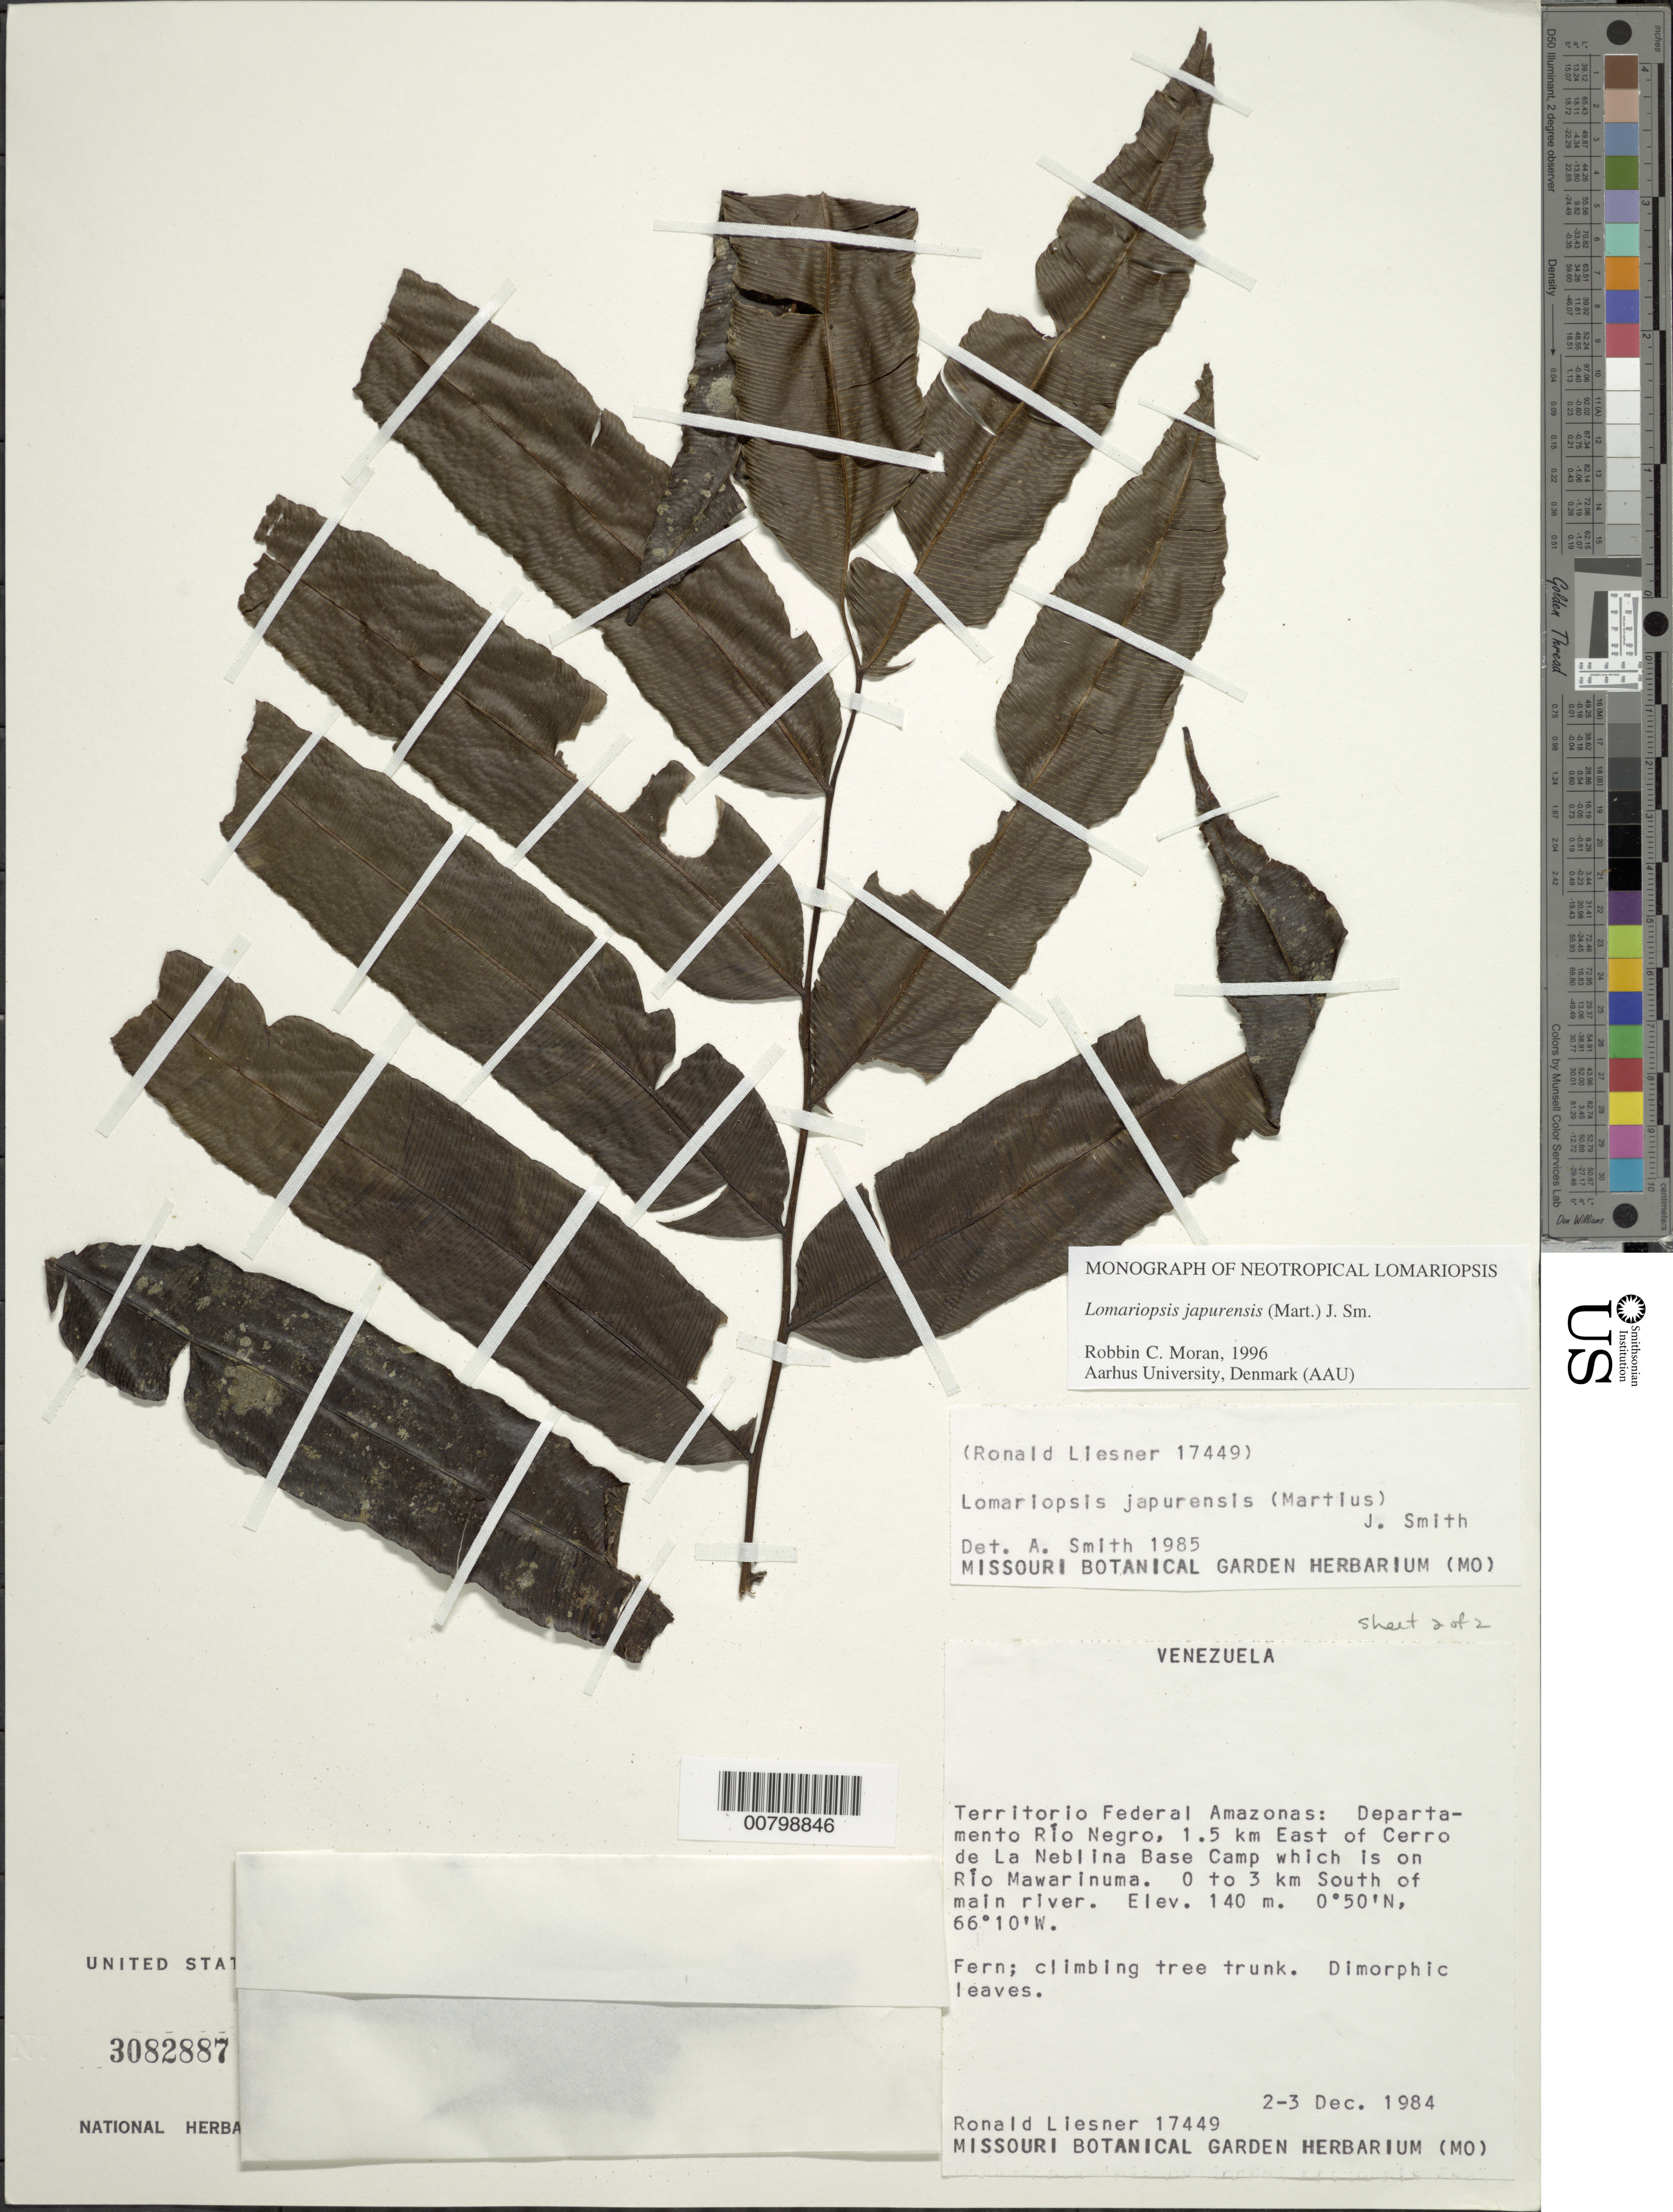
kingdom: Plantae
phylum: Tracheophyta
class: Polypodiopsida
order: Polypodiales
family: Lomariopsidaceae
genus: Lomariopsis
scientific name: Lomariopsis japurensis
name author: (Mart.) J. Sm.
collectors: R. L. Liesner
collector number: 17449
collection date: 1984-12-02/1984-12-03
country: Venezuela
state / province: Amazonas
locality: Territorio Federal Amazonas: Departamento Río Negro, 1.5 km East of Cerro de La Neblina Base Ca,p which is on Río Mawarinuma. 0 to 3 km South of main river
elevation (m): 140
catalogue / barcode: US 3082887